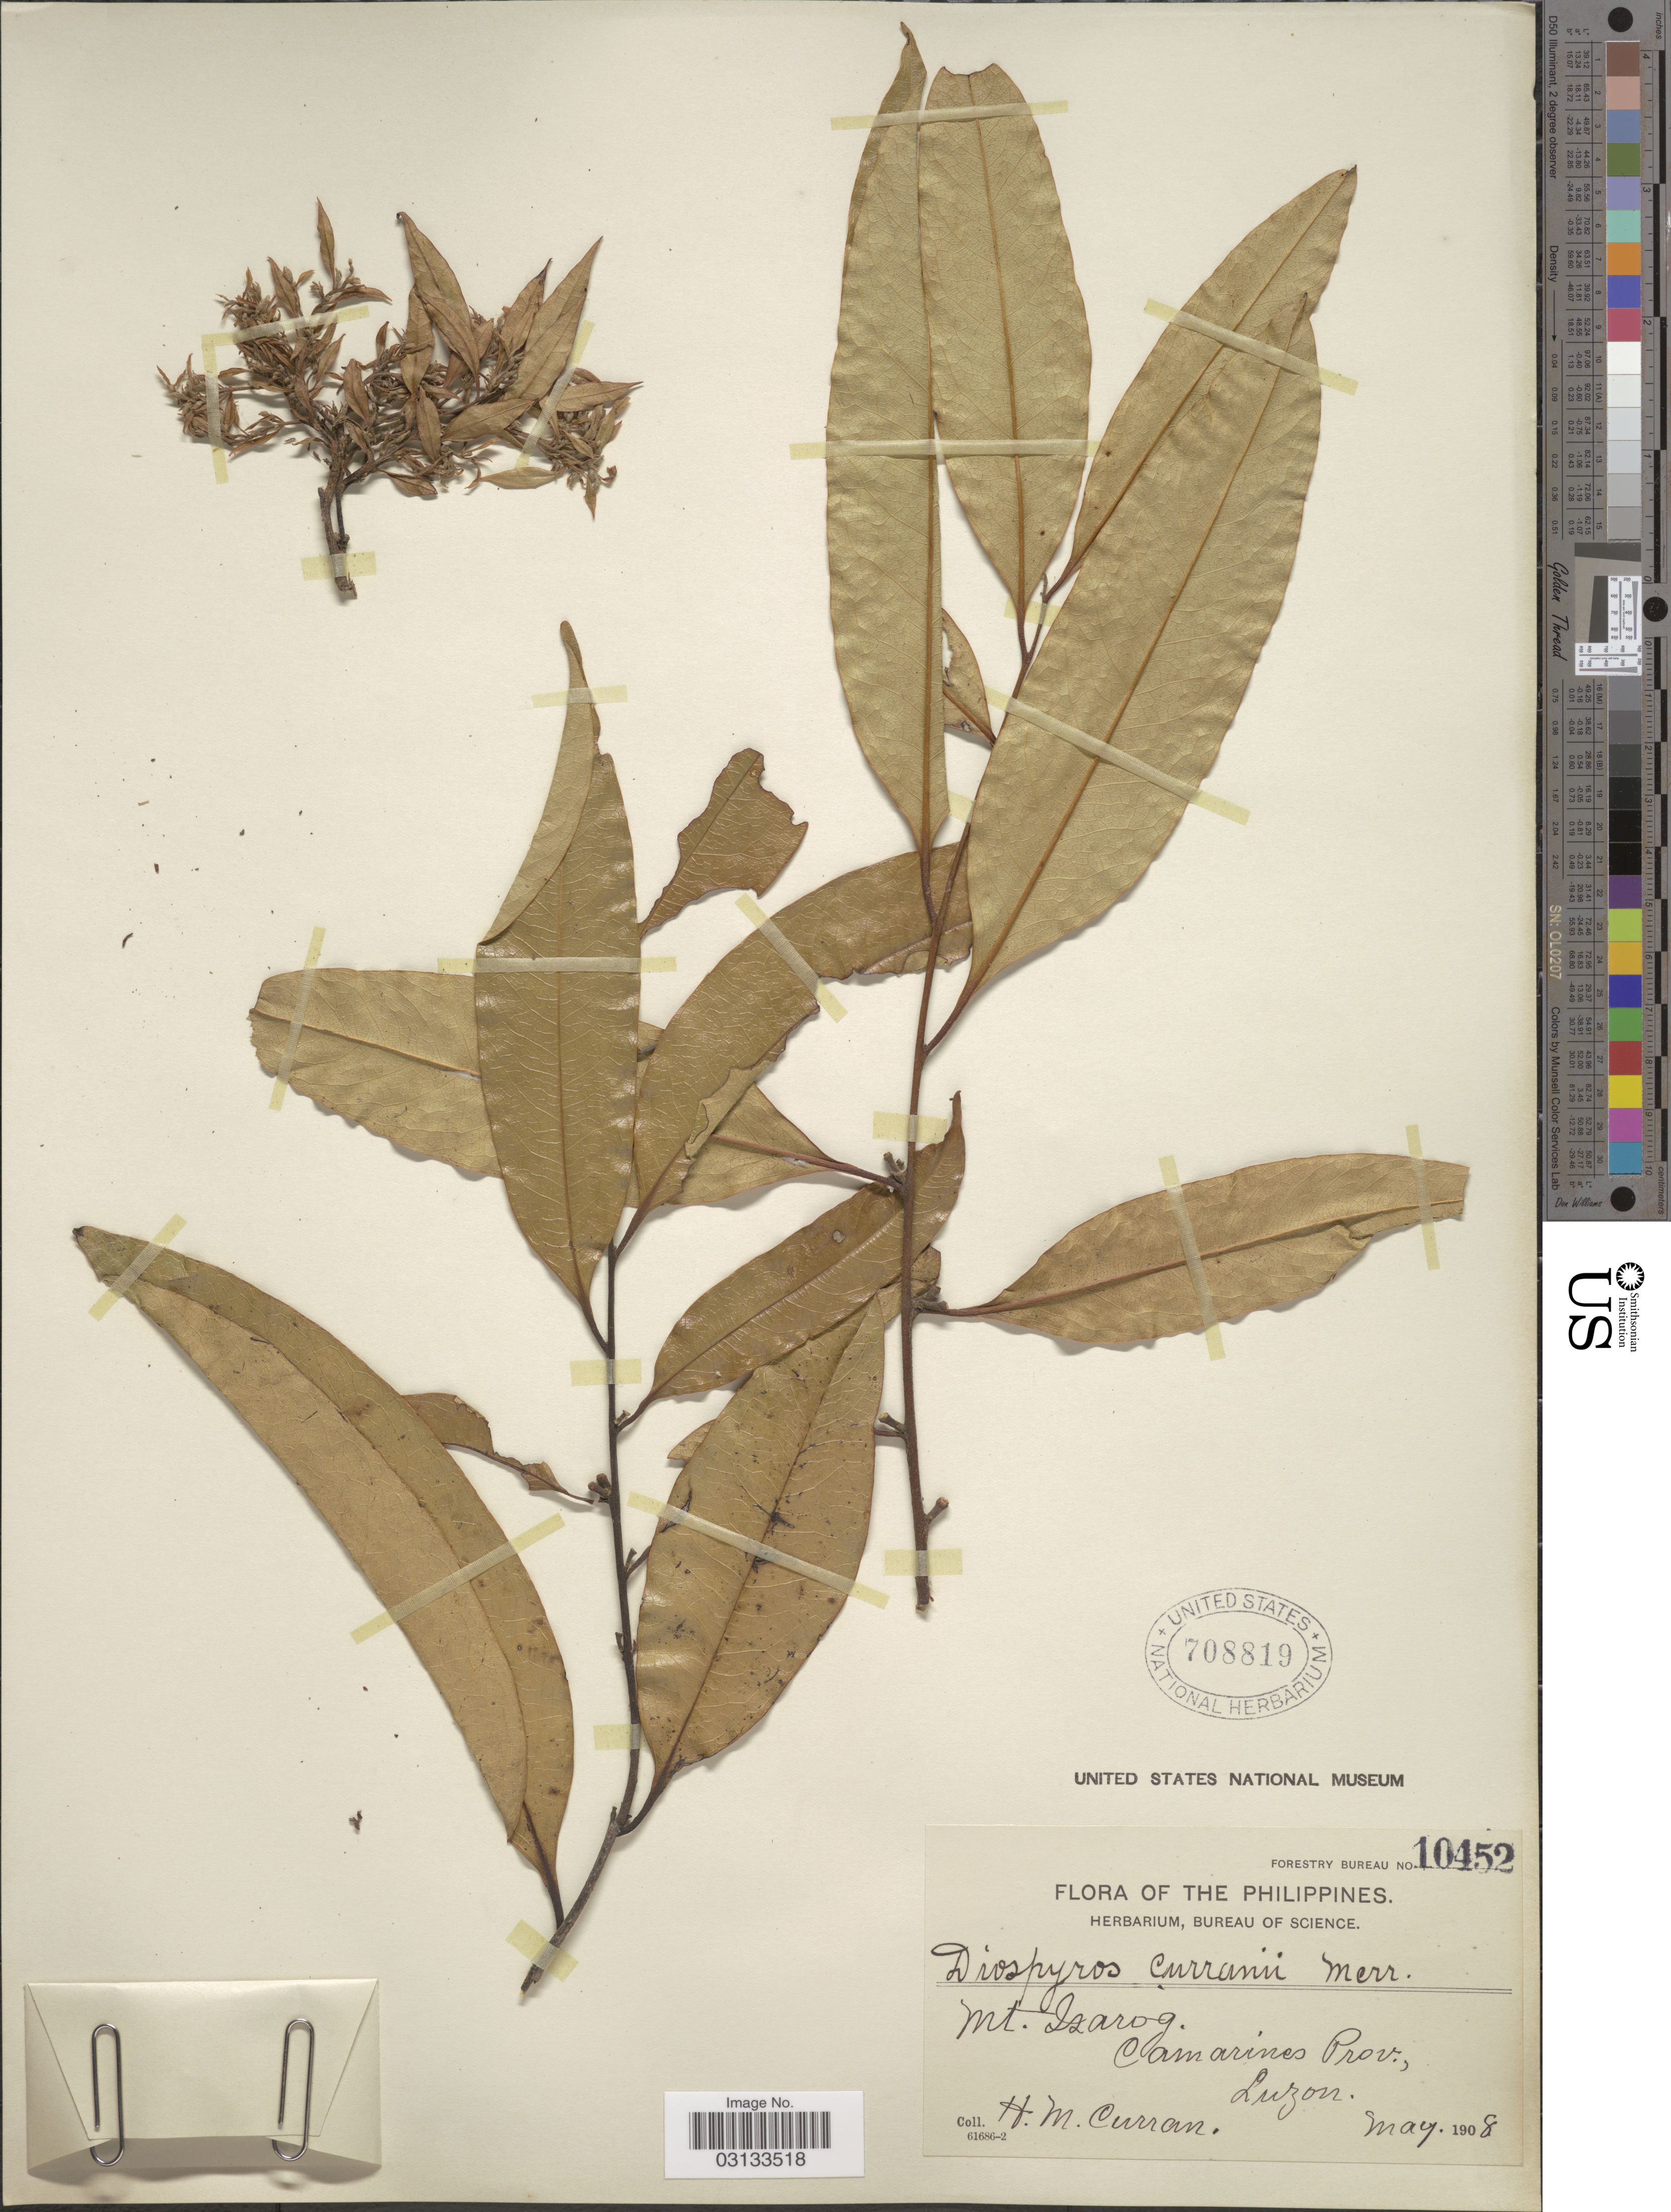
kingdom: Plantae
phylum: Tracheophyta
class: Magnoliopsida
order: Ericales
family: Ebenaceae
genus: Diospyros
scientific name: Diospyros curranii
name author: Merr.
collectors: H. M. Curran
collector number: Forestry Bureau 10452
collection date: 1908-05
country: Philippines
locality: Mt. Isarog, Camarines Prov., Luzon.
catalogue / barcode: US 708819